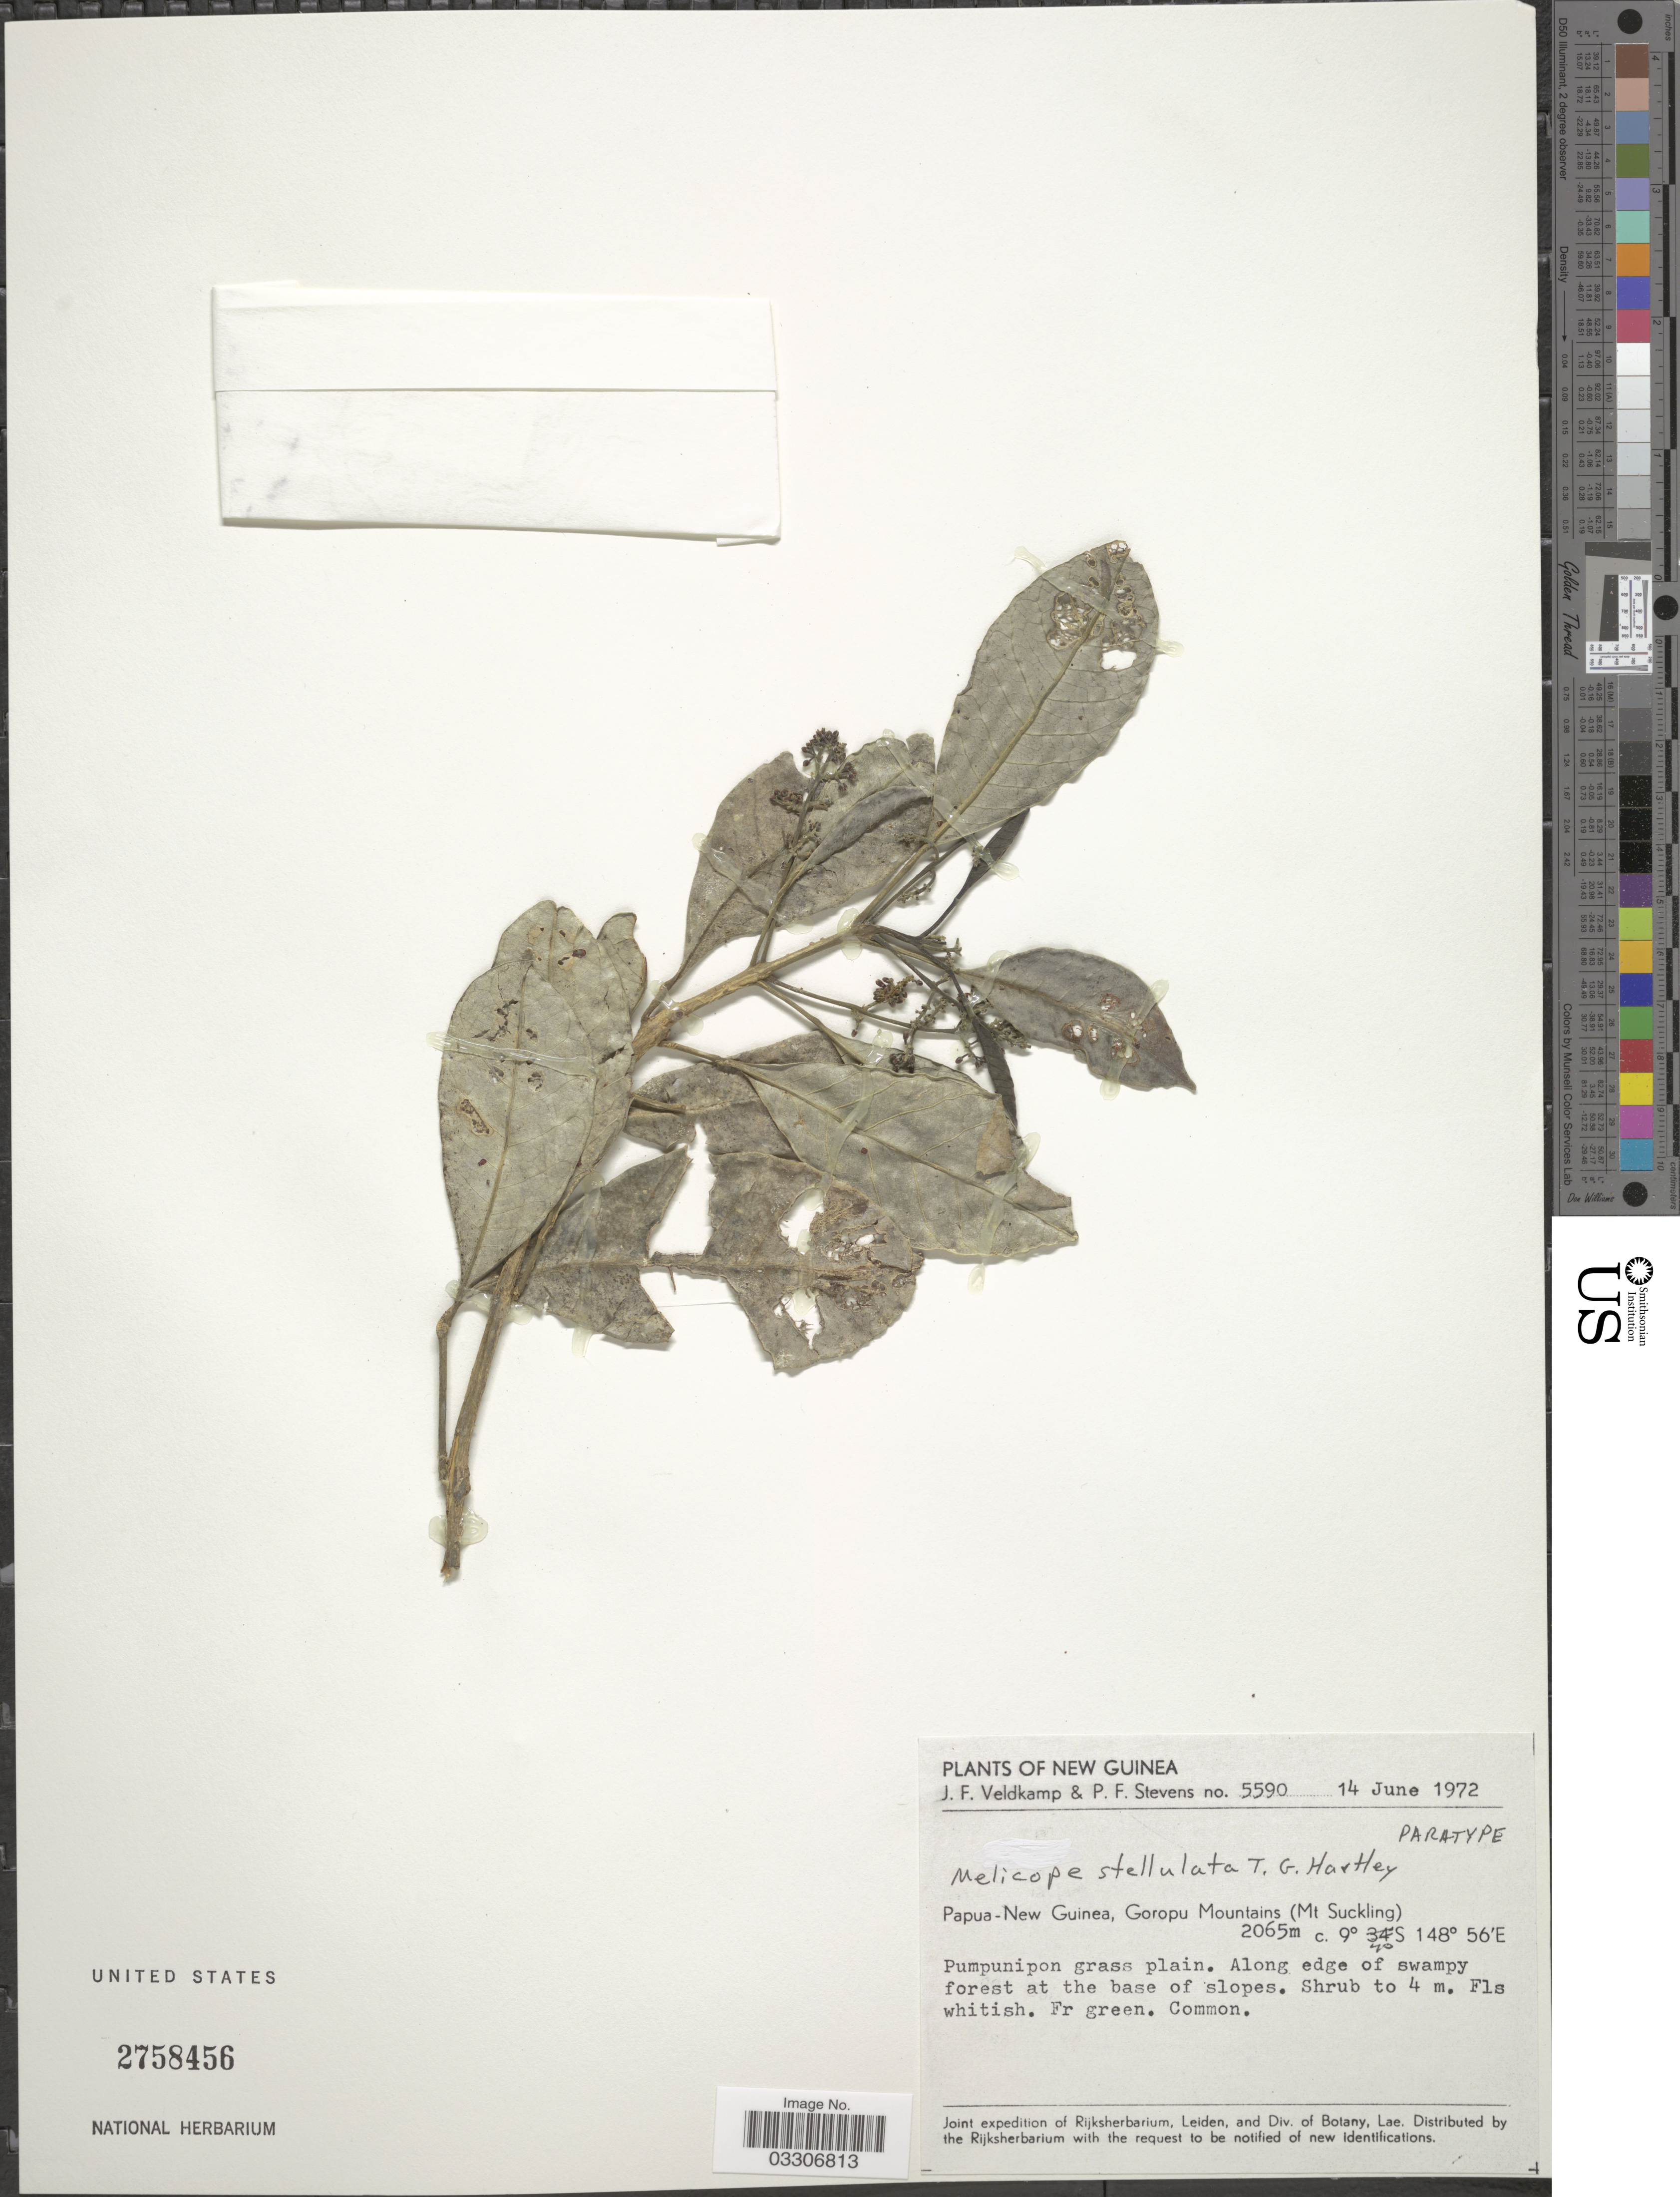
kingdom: Plantae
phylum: Tracheophyta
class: Magnoliopsida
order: Sapindales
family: Rutaceae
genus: Melicope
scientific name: Melicope stellulata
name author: T.G. Hartley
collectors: J. F. Veldkamp & P. F. Stevens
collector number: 5590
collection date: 1972-06-14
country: Papua New Guinea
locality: New Guinea. Goropu Mountains (Mt Suckling).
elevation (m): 2065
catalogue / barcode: US 2758456